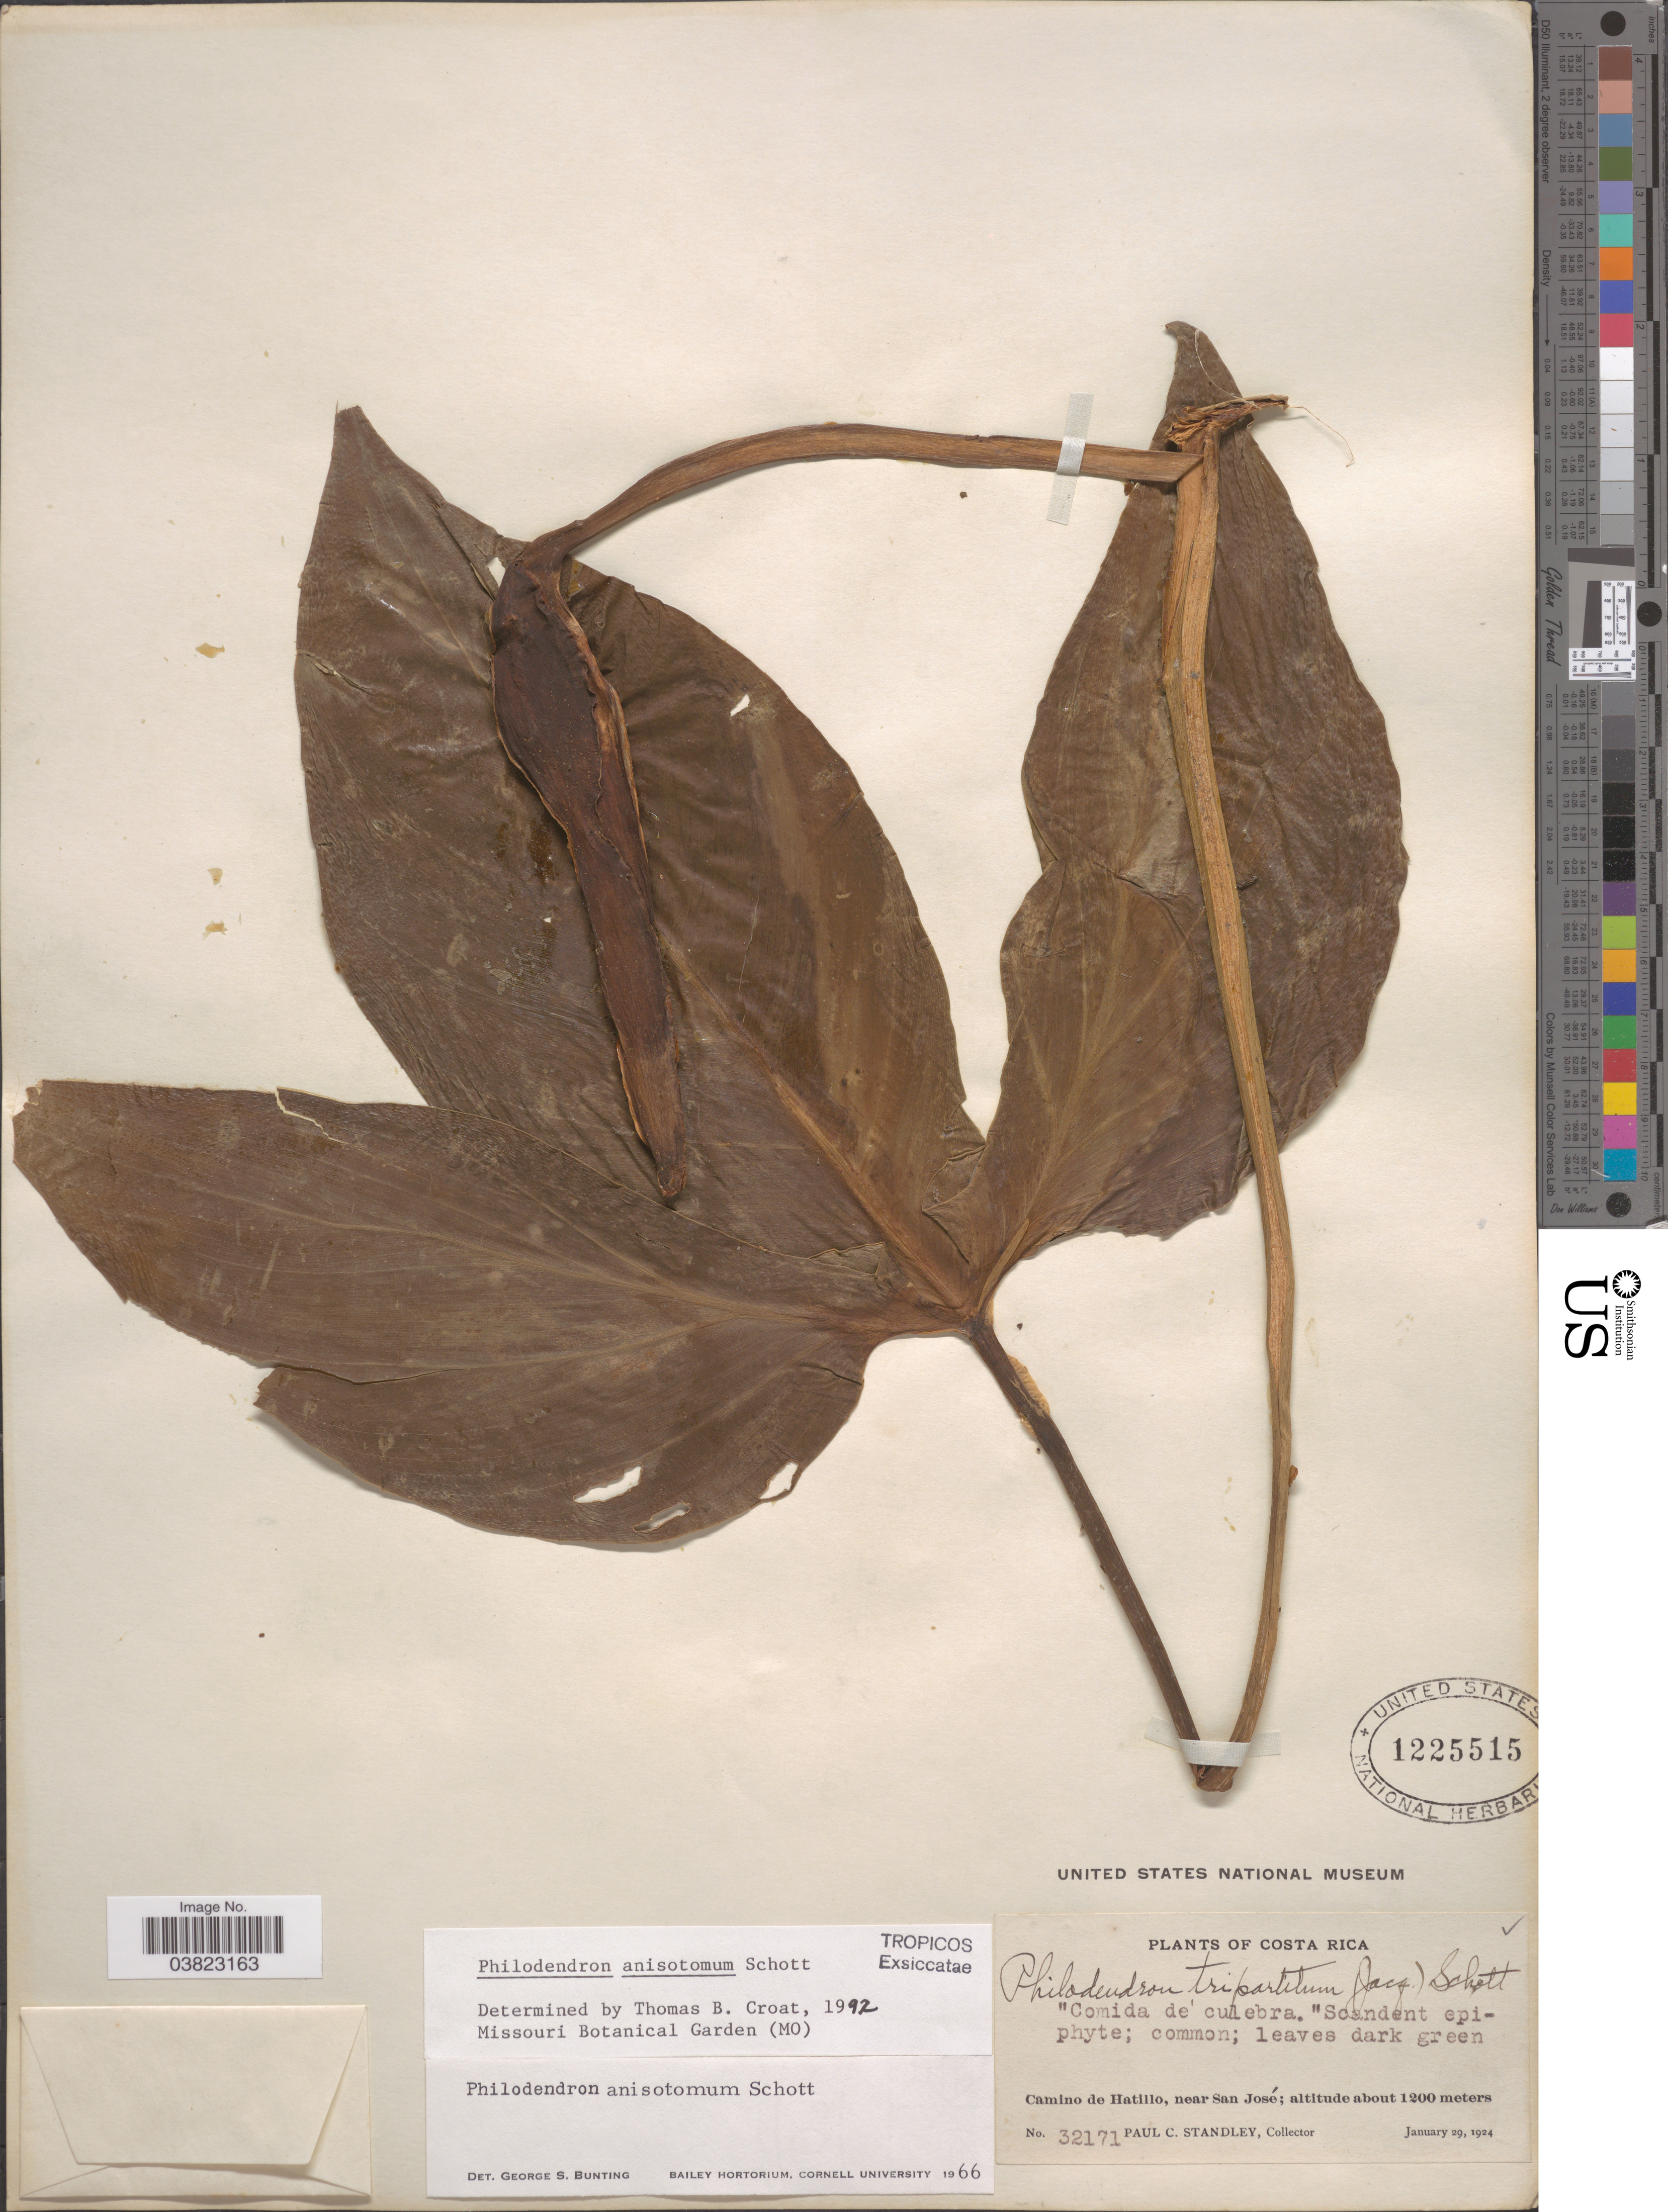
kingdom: Plantae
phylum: Tracheophyta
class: Liliopsida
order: Alismatales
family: Araceae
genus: Philodendron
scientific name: Philodendron anisotomum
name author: Schott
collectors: P. C. Standley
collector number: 32171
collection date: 1924-01-29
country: Costa Rica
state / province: San José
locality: Camino de Hatillo, near San José.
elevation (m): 1200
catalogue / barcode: US 1225515